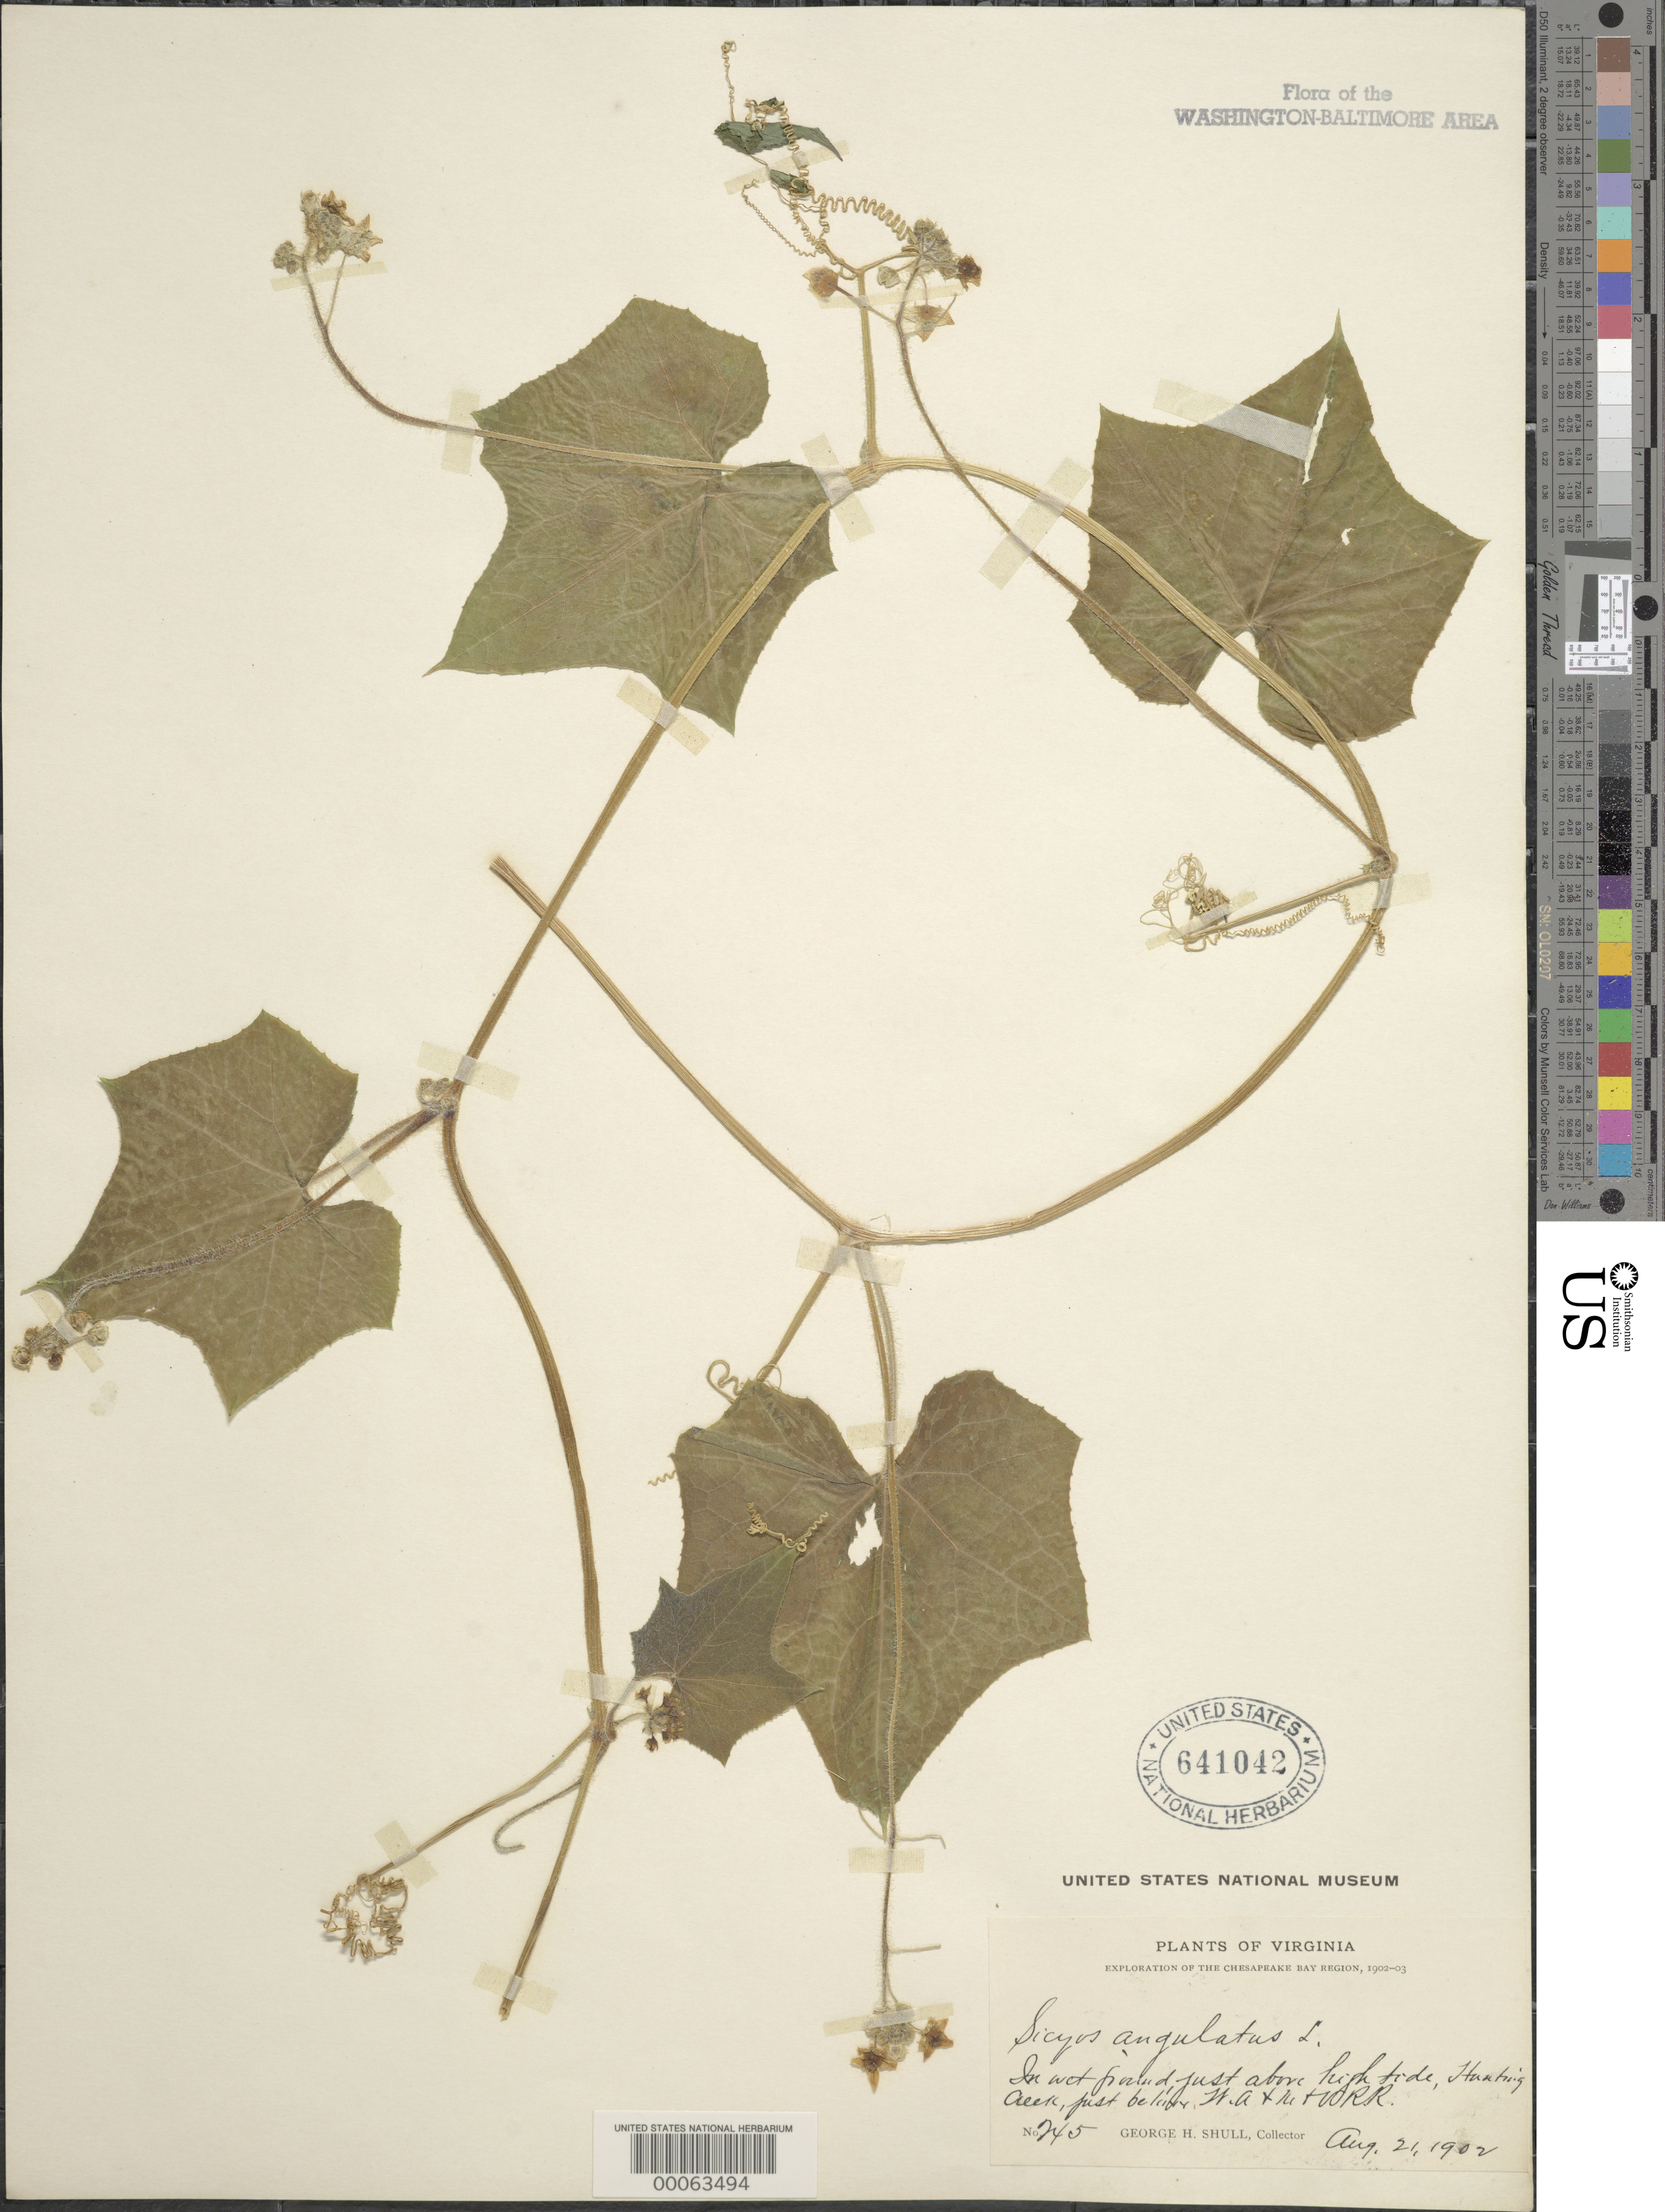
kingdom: Plantae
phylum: Tracheophyta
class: Magnoliopsida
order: Cucurbitales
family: Cucurbitaceae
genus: Sicyos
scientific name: Sicyos angulatus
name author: L.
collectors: G. H. Shull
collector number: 245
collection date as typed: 21 Aug 1902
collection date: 1902-08-21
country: United States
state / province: Virginia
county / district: Fairfax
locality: Hunting Creek below Railroad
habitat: Wet ground above high tide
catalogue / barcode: US 641042